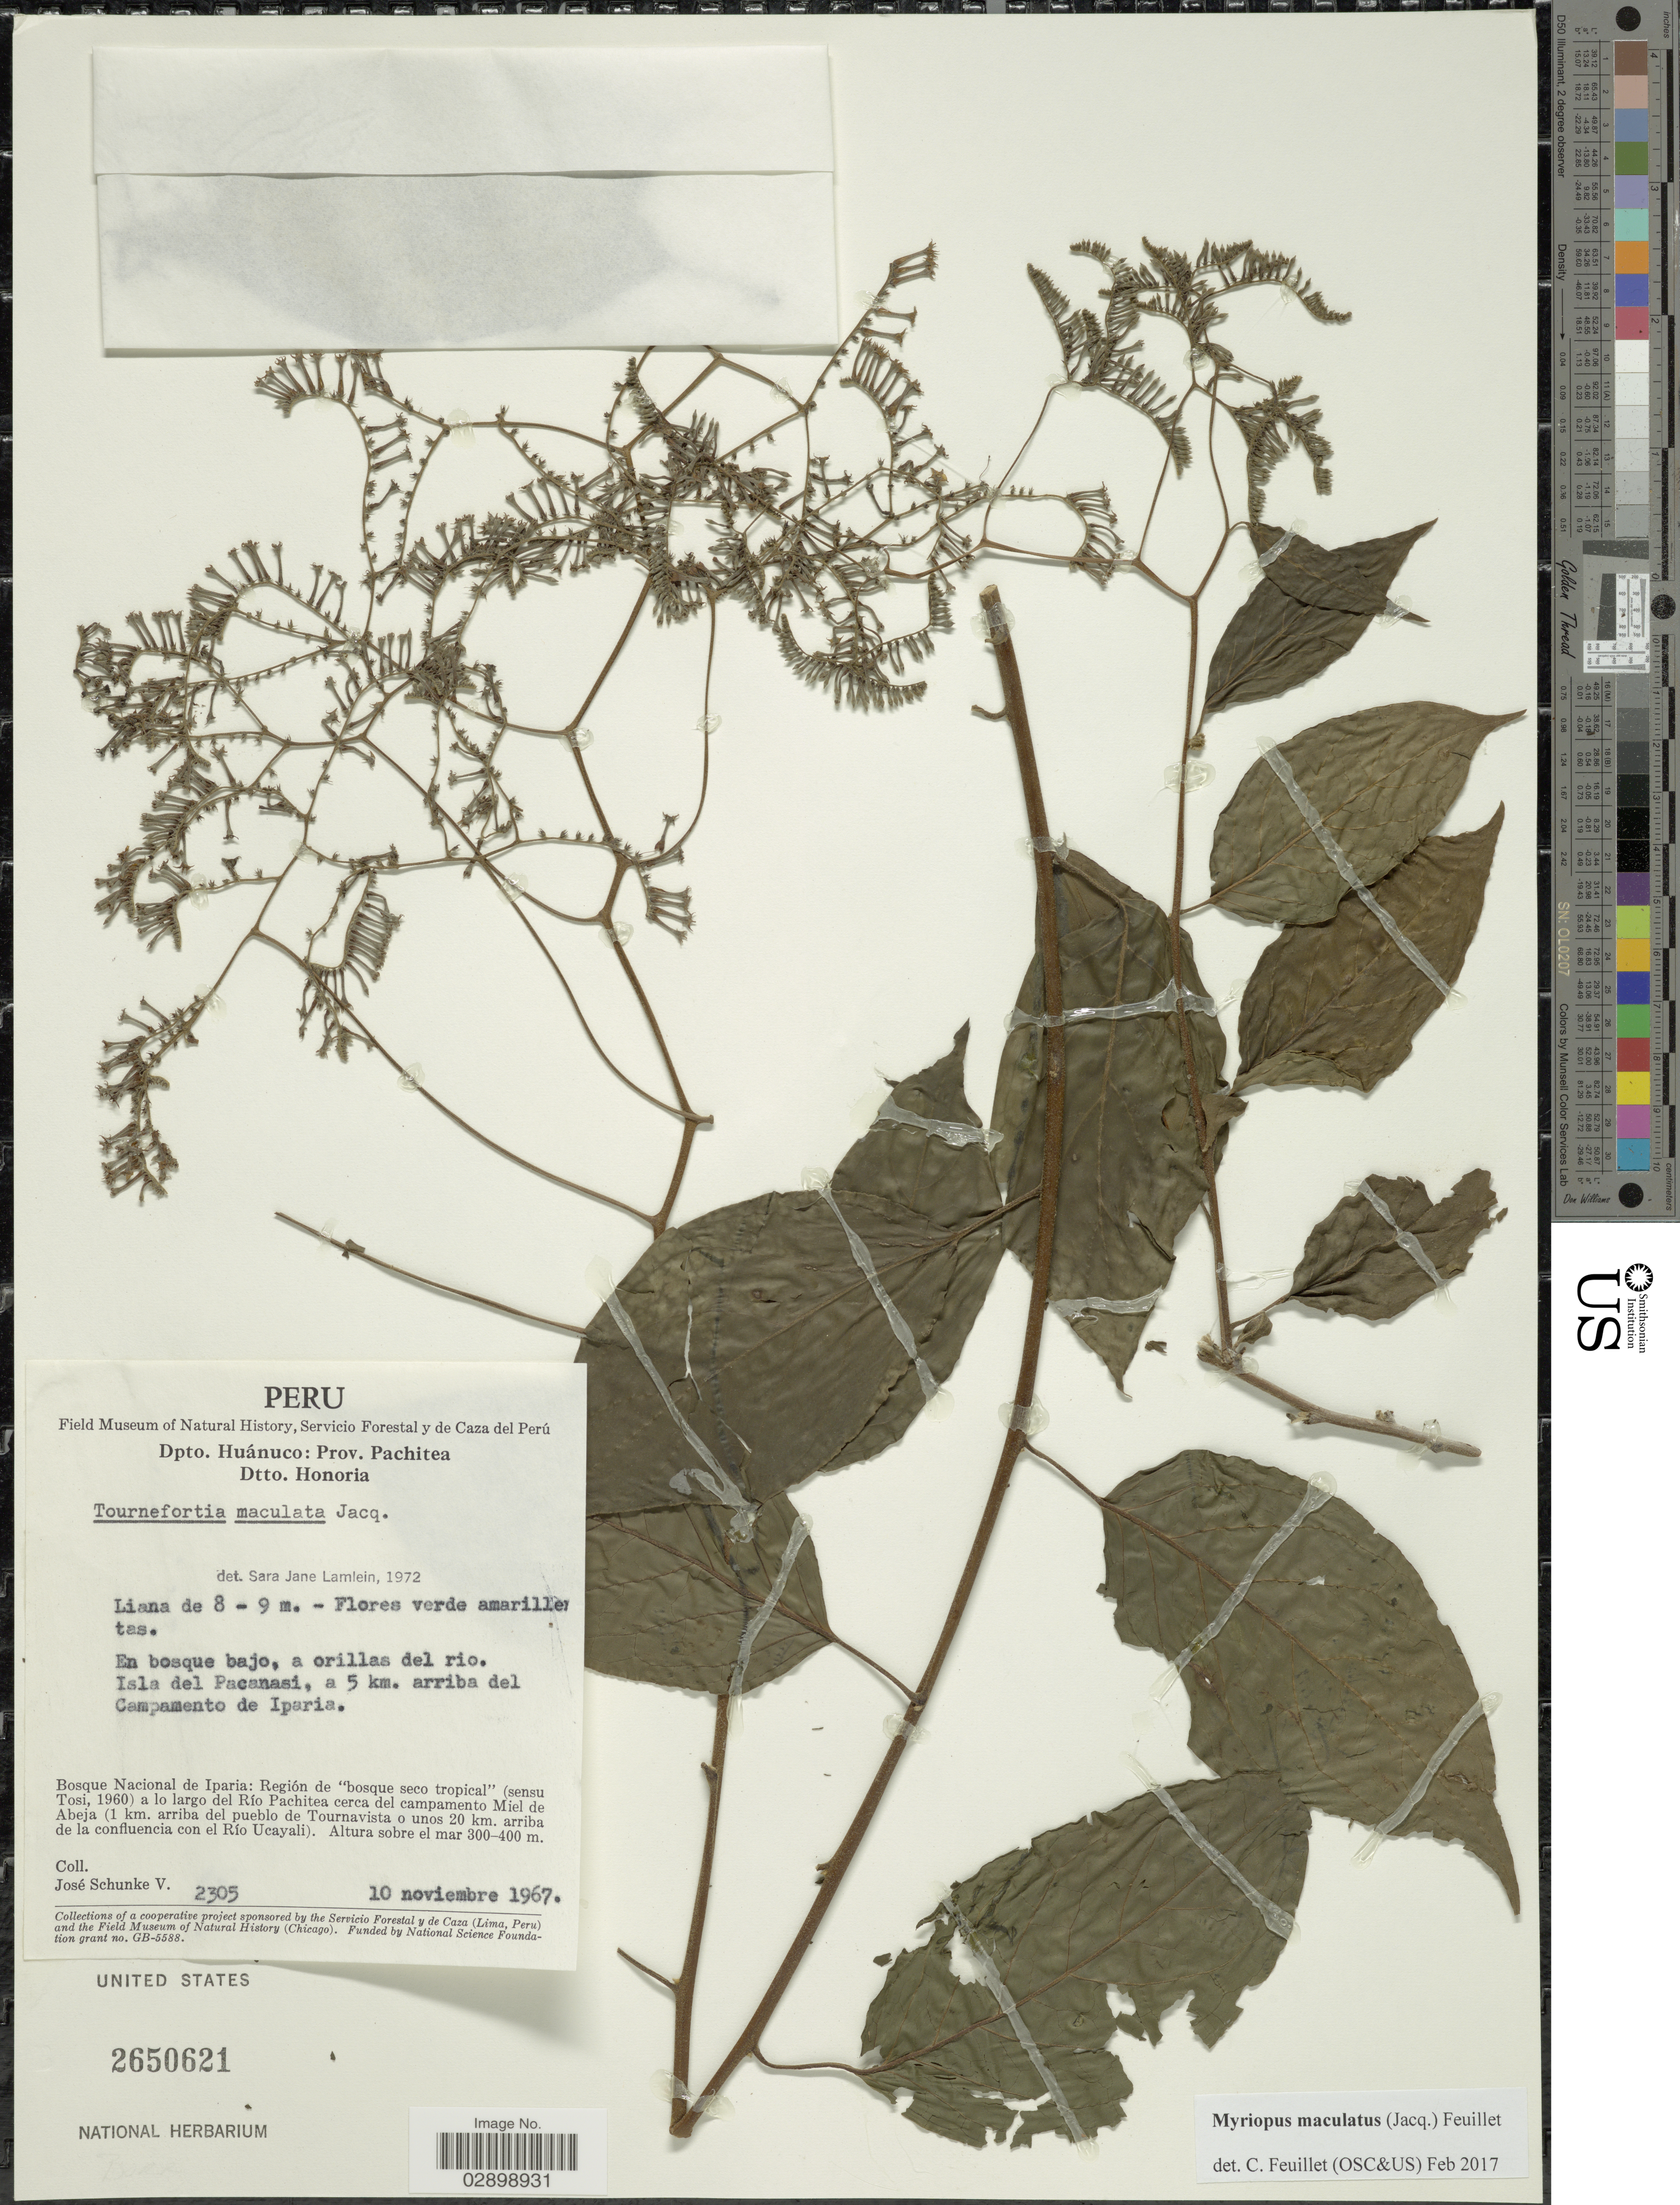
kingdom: Plantae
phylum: Tracheophyta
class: Magnoliopsida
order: Boraginales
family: Heliotropiaceae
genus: Myriopus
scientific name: Myriopus maculatus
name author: (Jacq.) Feuillet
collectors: J. Schunke Vigo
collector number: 2305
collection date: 1967-11-10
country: Peru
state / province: Huánuco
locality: Dpto. Huánuco: Prov. Pachitea. Dtto. Honoria. Isla del Pacanasi, a 5km. arriba del Campamento de Iparia. En Bosque Nacional de Iparia: Región de "bosque seco tropical" (sensu Rosi, 1960) a lo largo del Río Ucayali cerca del pueblo de Iparia (unos 80 km. arriba de la confluencia con el Río Pachitea).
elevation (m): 300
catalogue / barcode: US 2650621